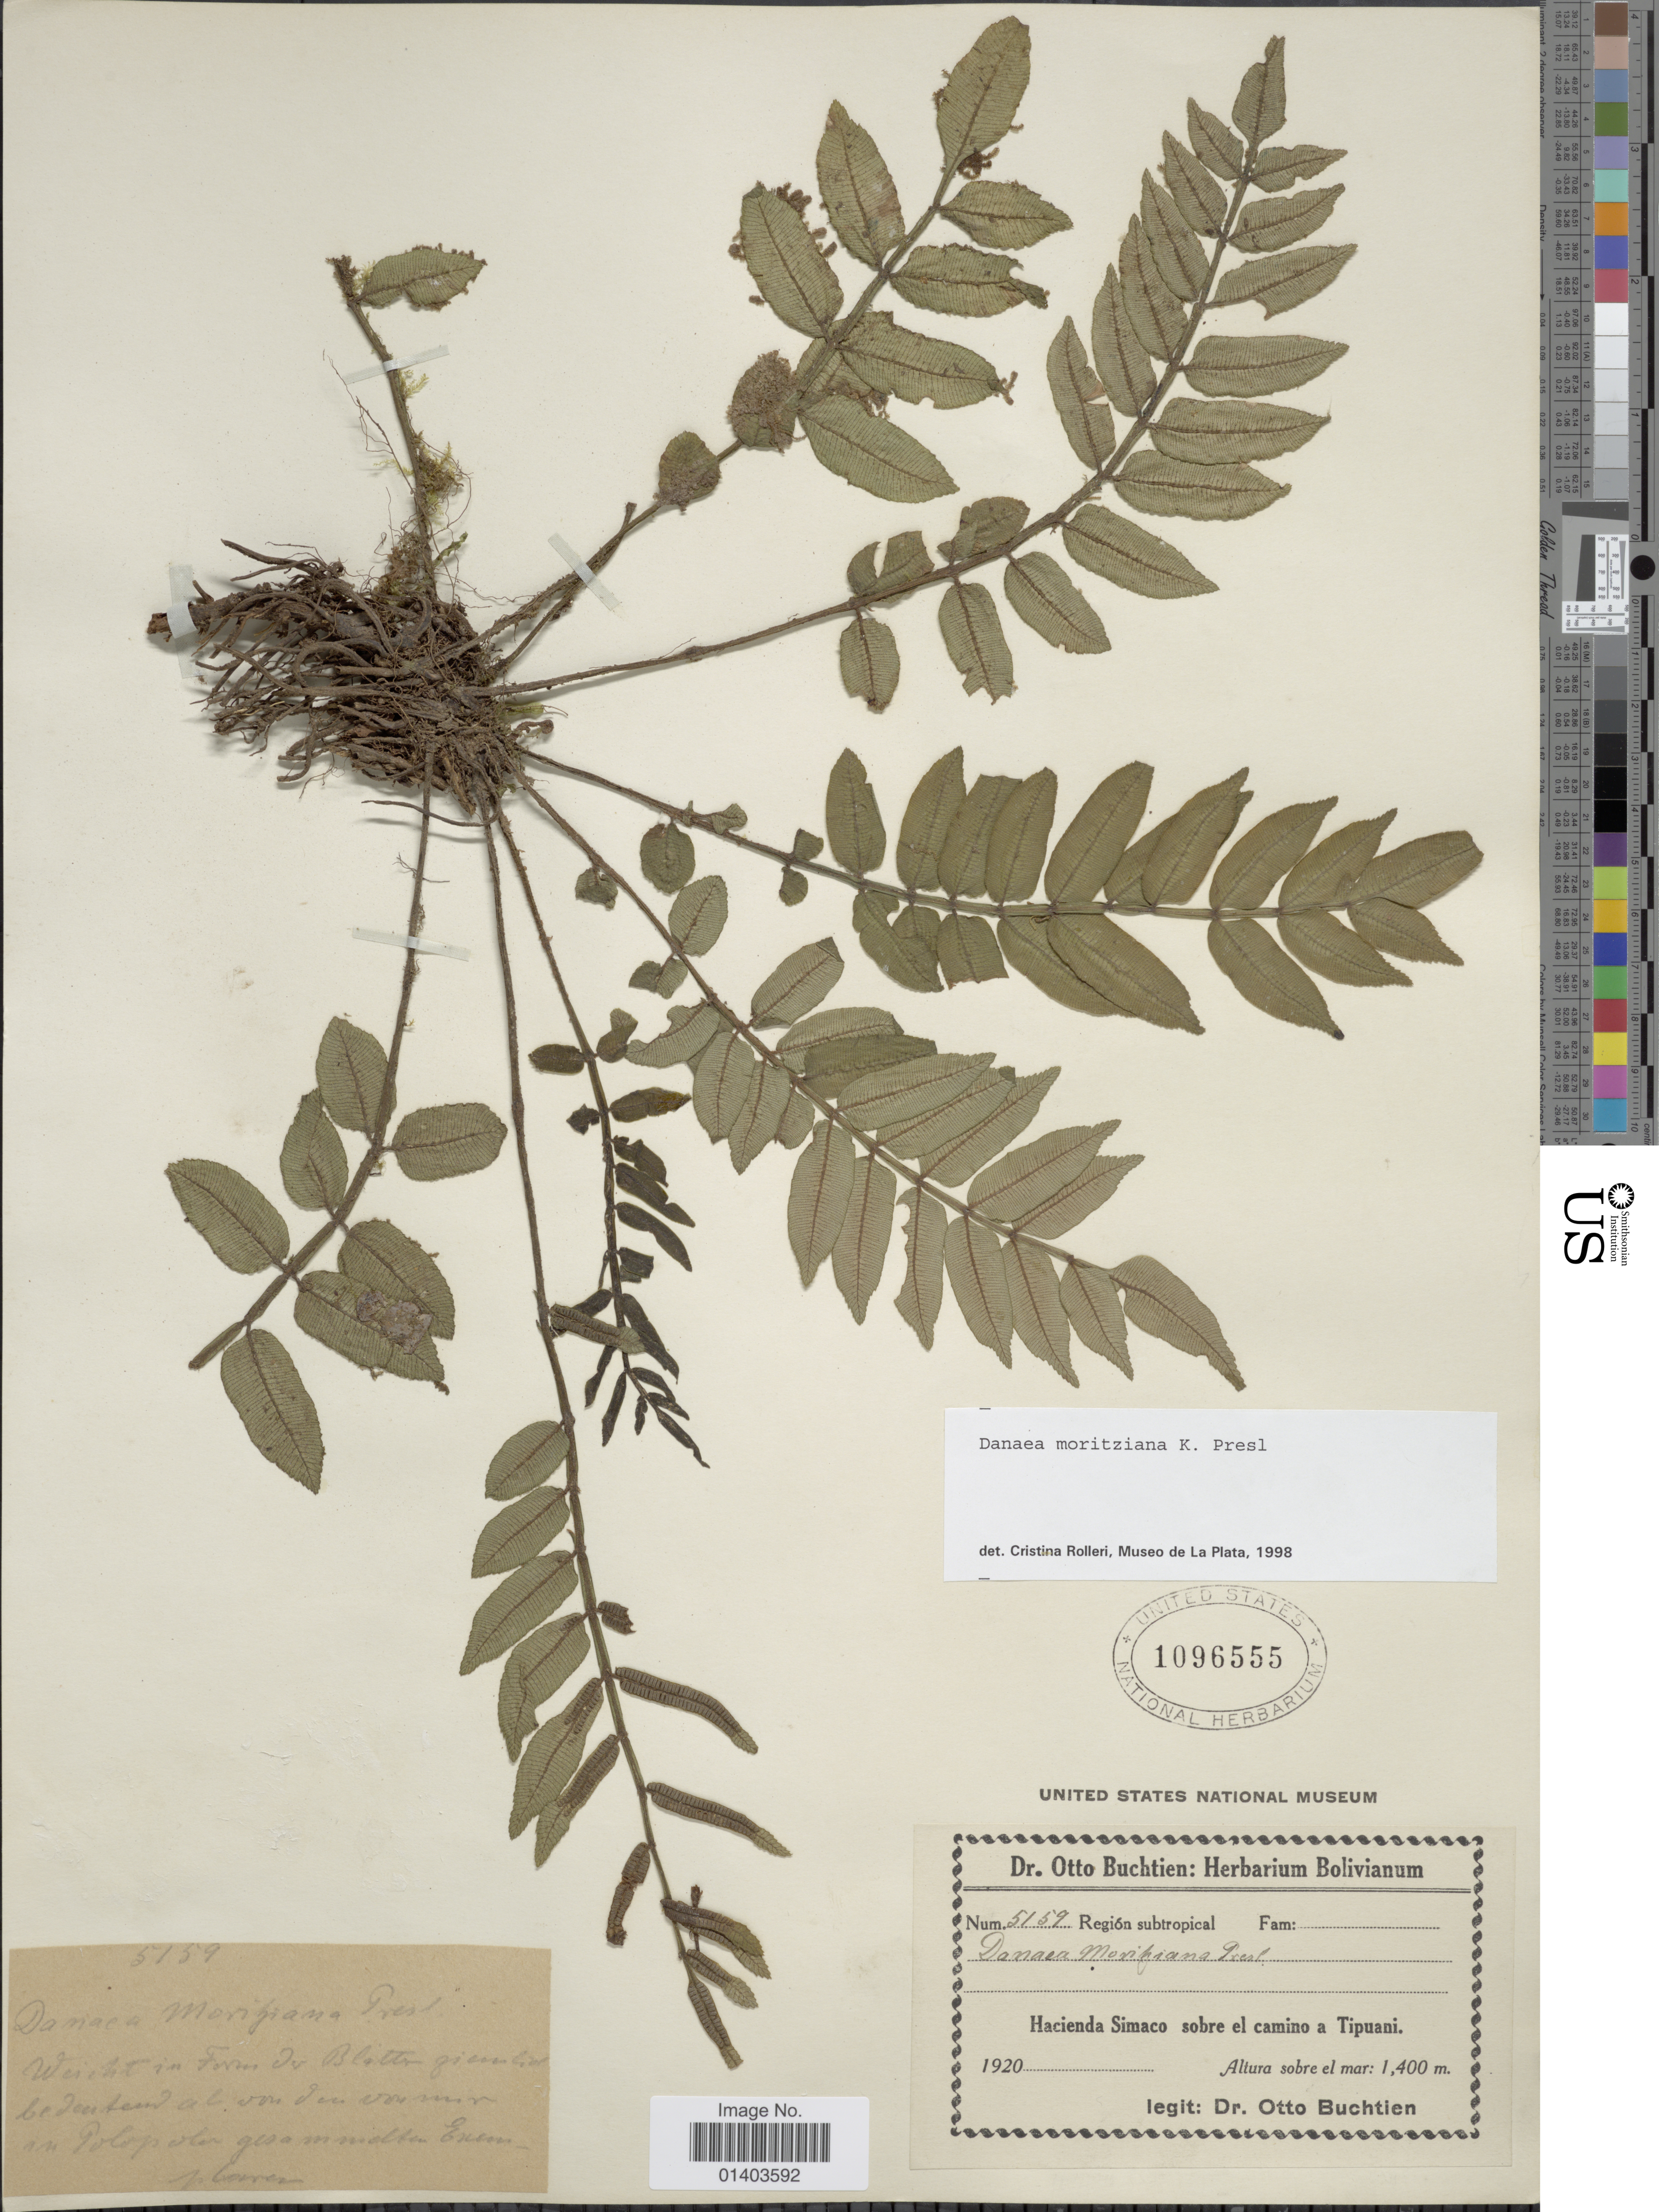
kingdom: Plantae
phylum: Tracheophyta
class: Polypodiopsida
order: Marattiales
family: Marattiaceae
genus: Danaea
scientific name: Danaea moritziana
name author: C. Presl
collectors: O. Buchtien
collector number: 5159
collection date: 1920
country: Bolivia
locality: Hacienda Simaco sobre el camino a Tipuani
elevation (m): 1400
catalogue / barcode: US 1096555